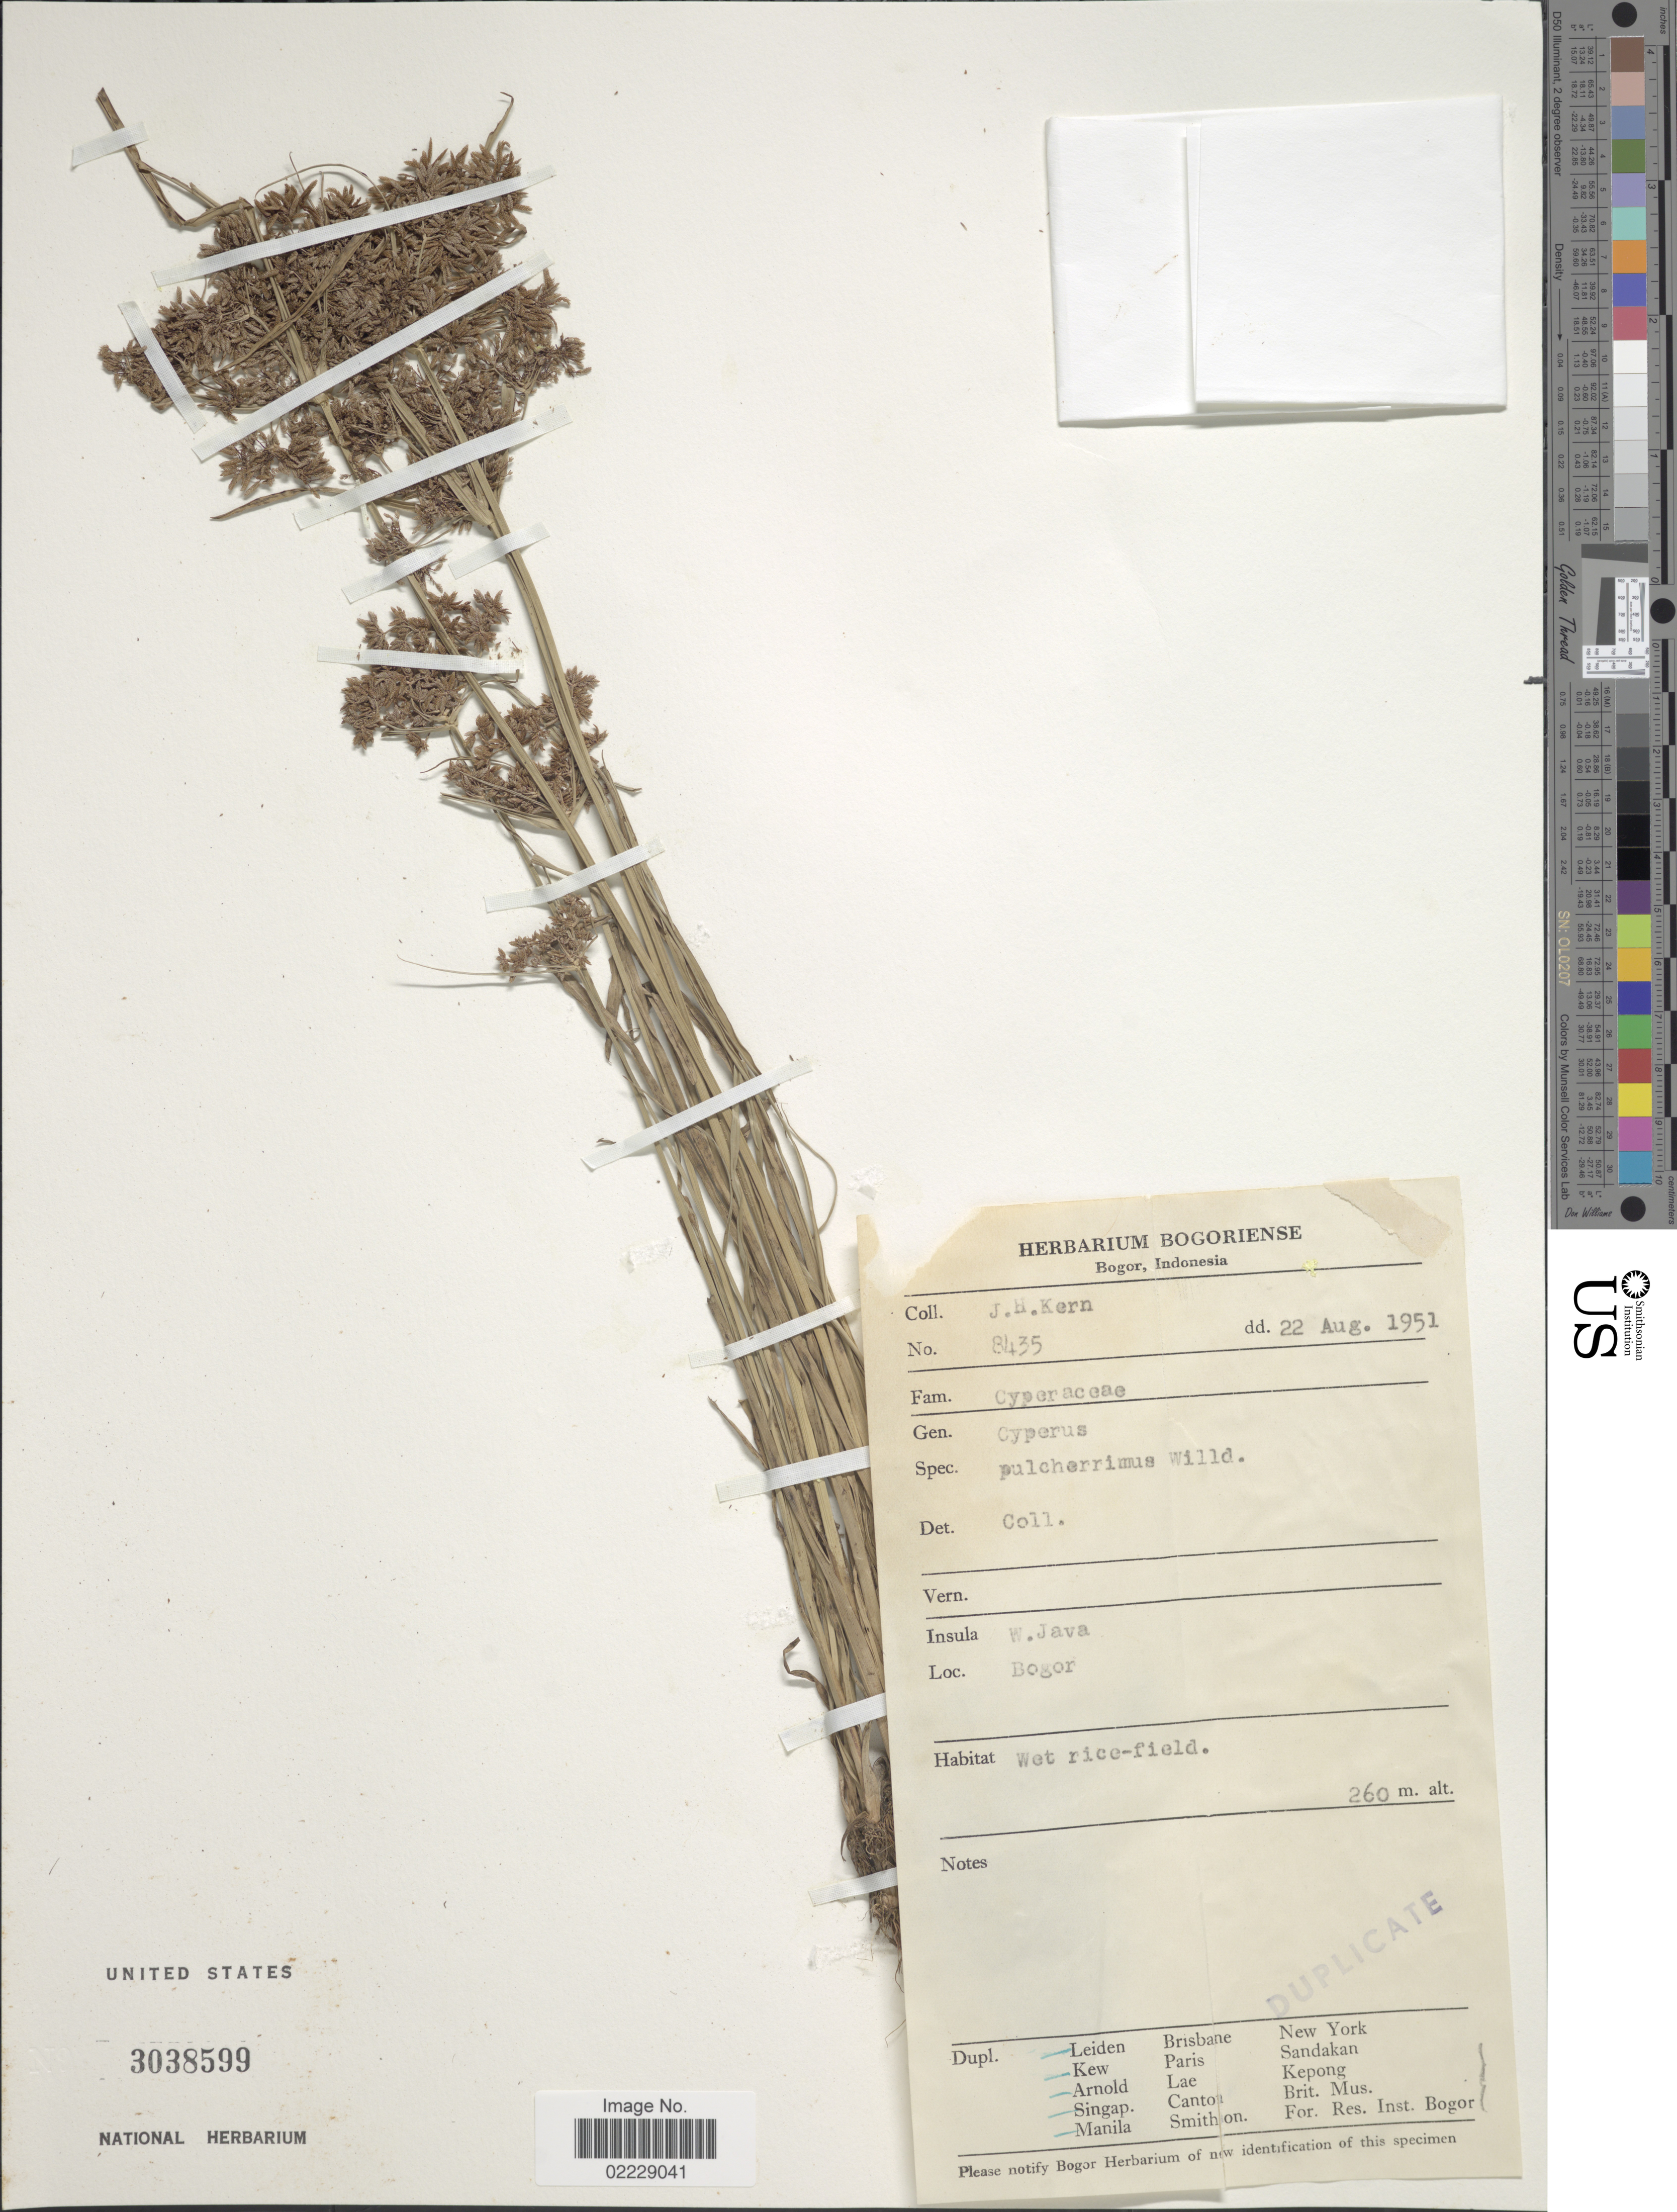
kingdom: Plantae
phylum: Tracheophyta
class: Liliopsida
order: Poales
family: Cyperaceae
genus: Cyperus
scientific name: Cyperus pulcherrimus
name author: Kunth ex Willd.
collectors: J. H. Kern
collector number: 8435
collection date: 1951-08-22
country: Indonesia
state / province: Java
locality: W. Java. Bogor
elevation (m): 260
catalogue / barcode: US 3038599